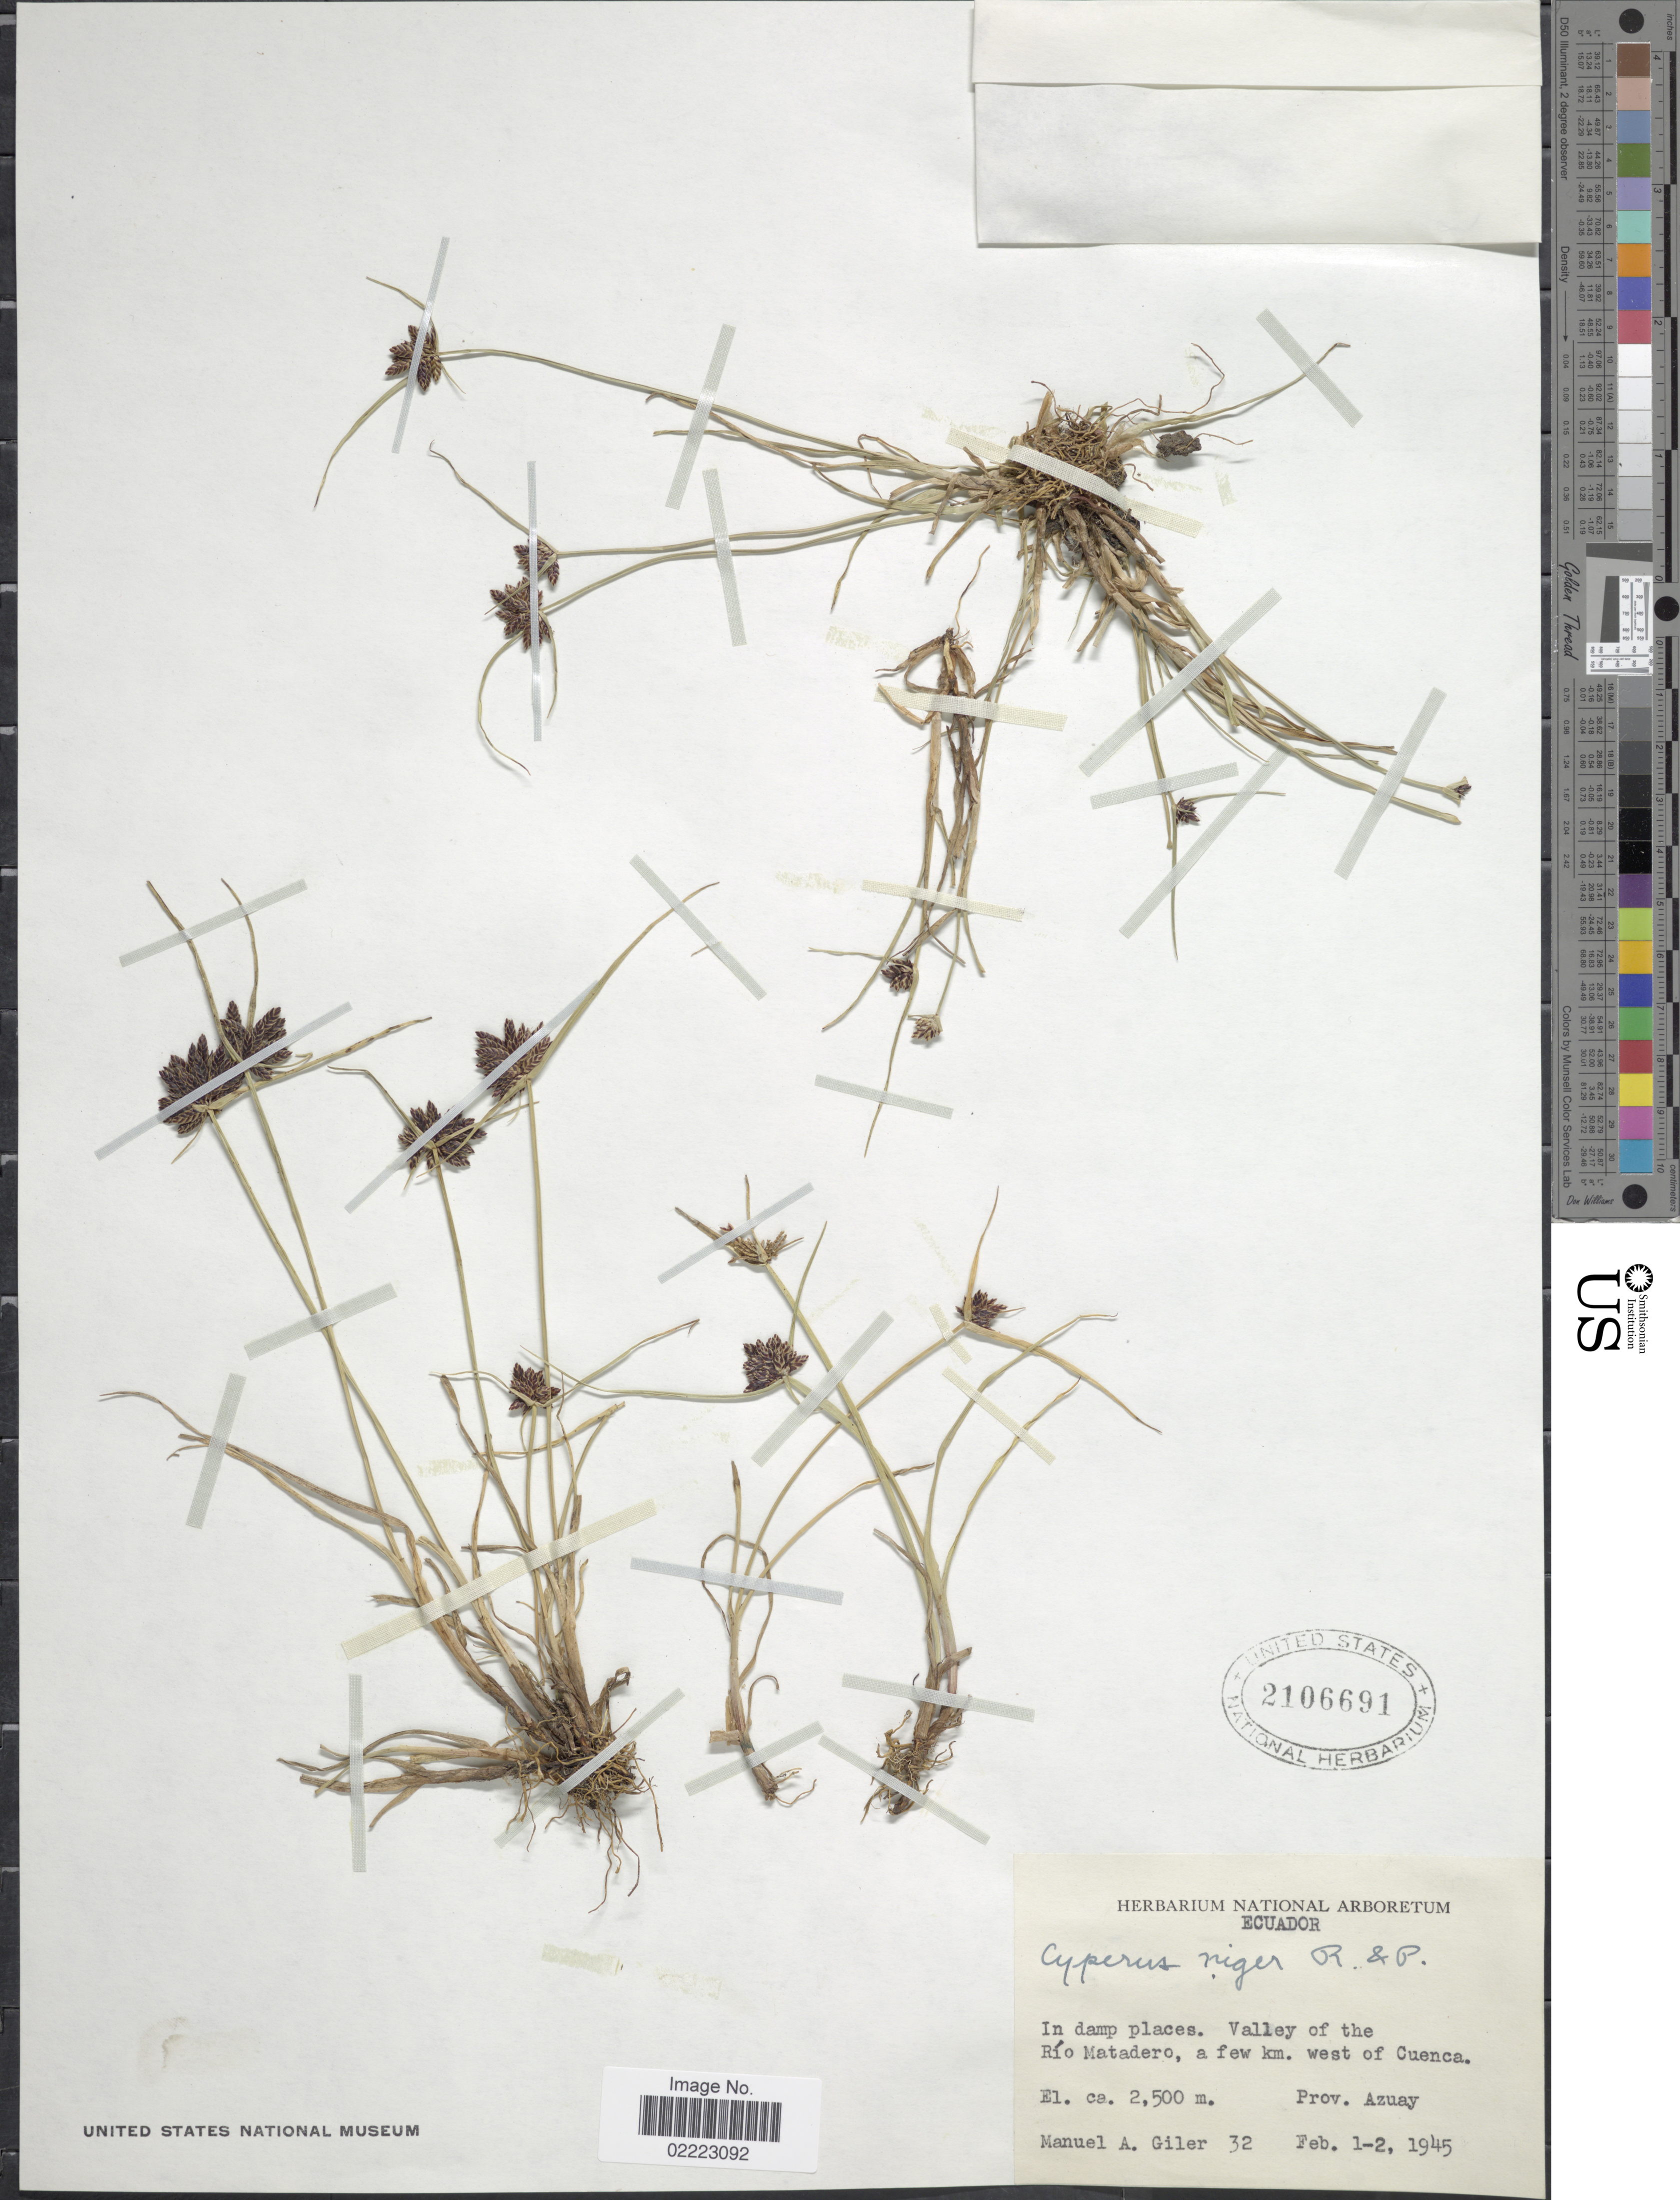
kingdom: Plantae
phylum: Tracheophyta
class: Liliopsida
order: Poales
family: Cyperaceae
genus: Cyperus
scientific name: Cyperus niger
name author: Ruiz & Pav.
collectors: M. Gíler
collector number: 32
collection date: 1945-02-01/1945-02-02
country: Ecuador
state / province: Azuay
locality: In damp places, Valley of the Río Matadero, a few km west of Cuenca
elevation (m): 2500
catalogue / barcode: US 2106691